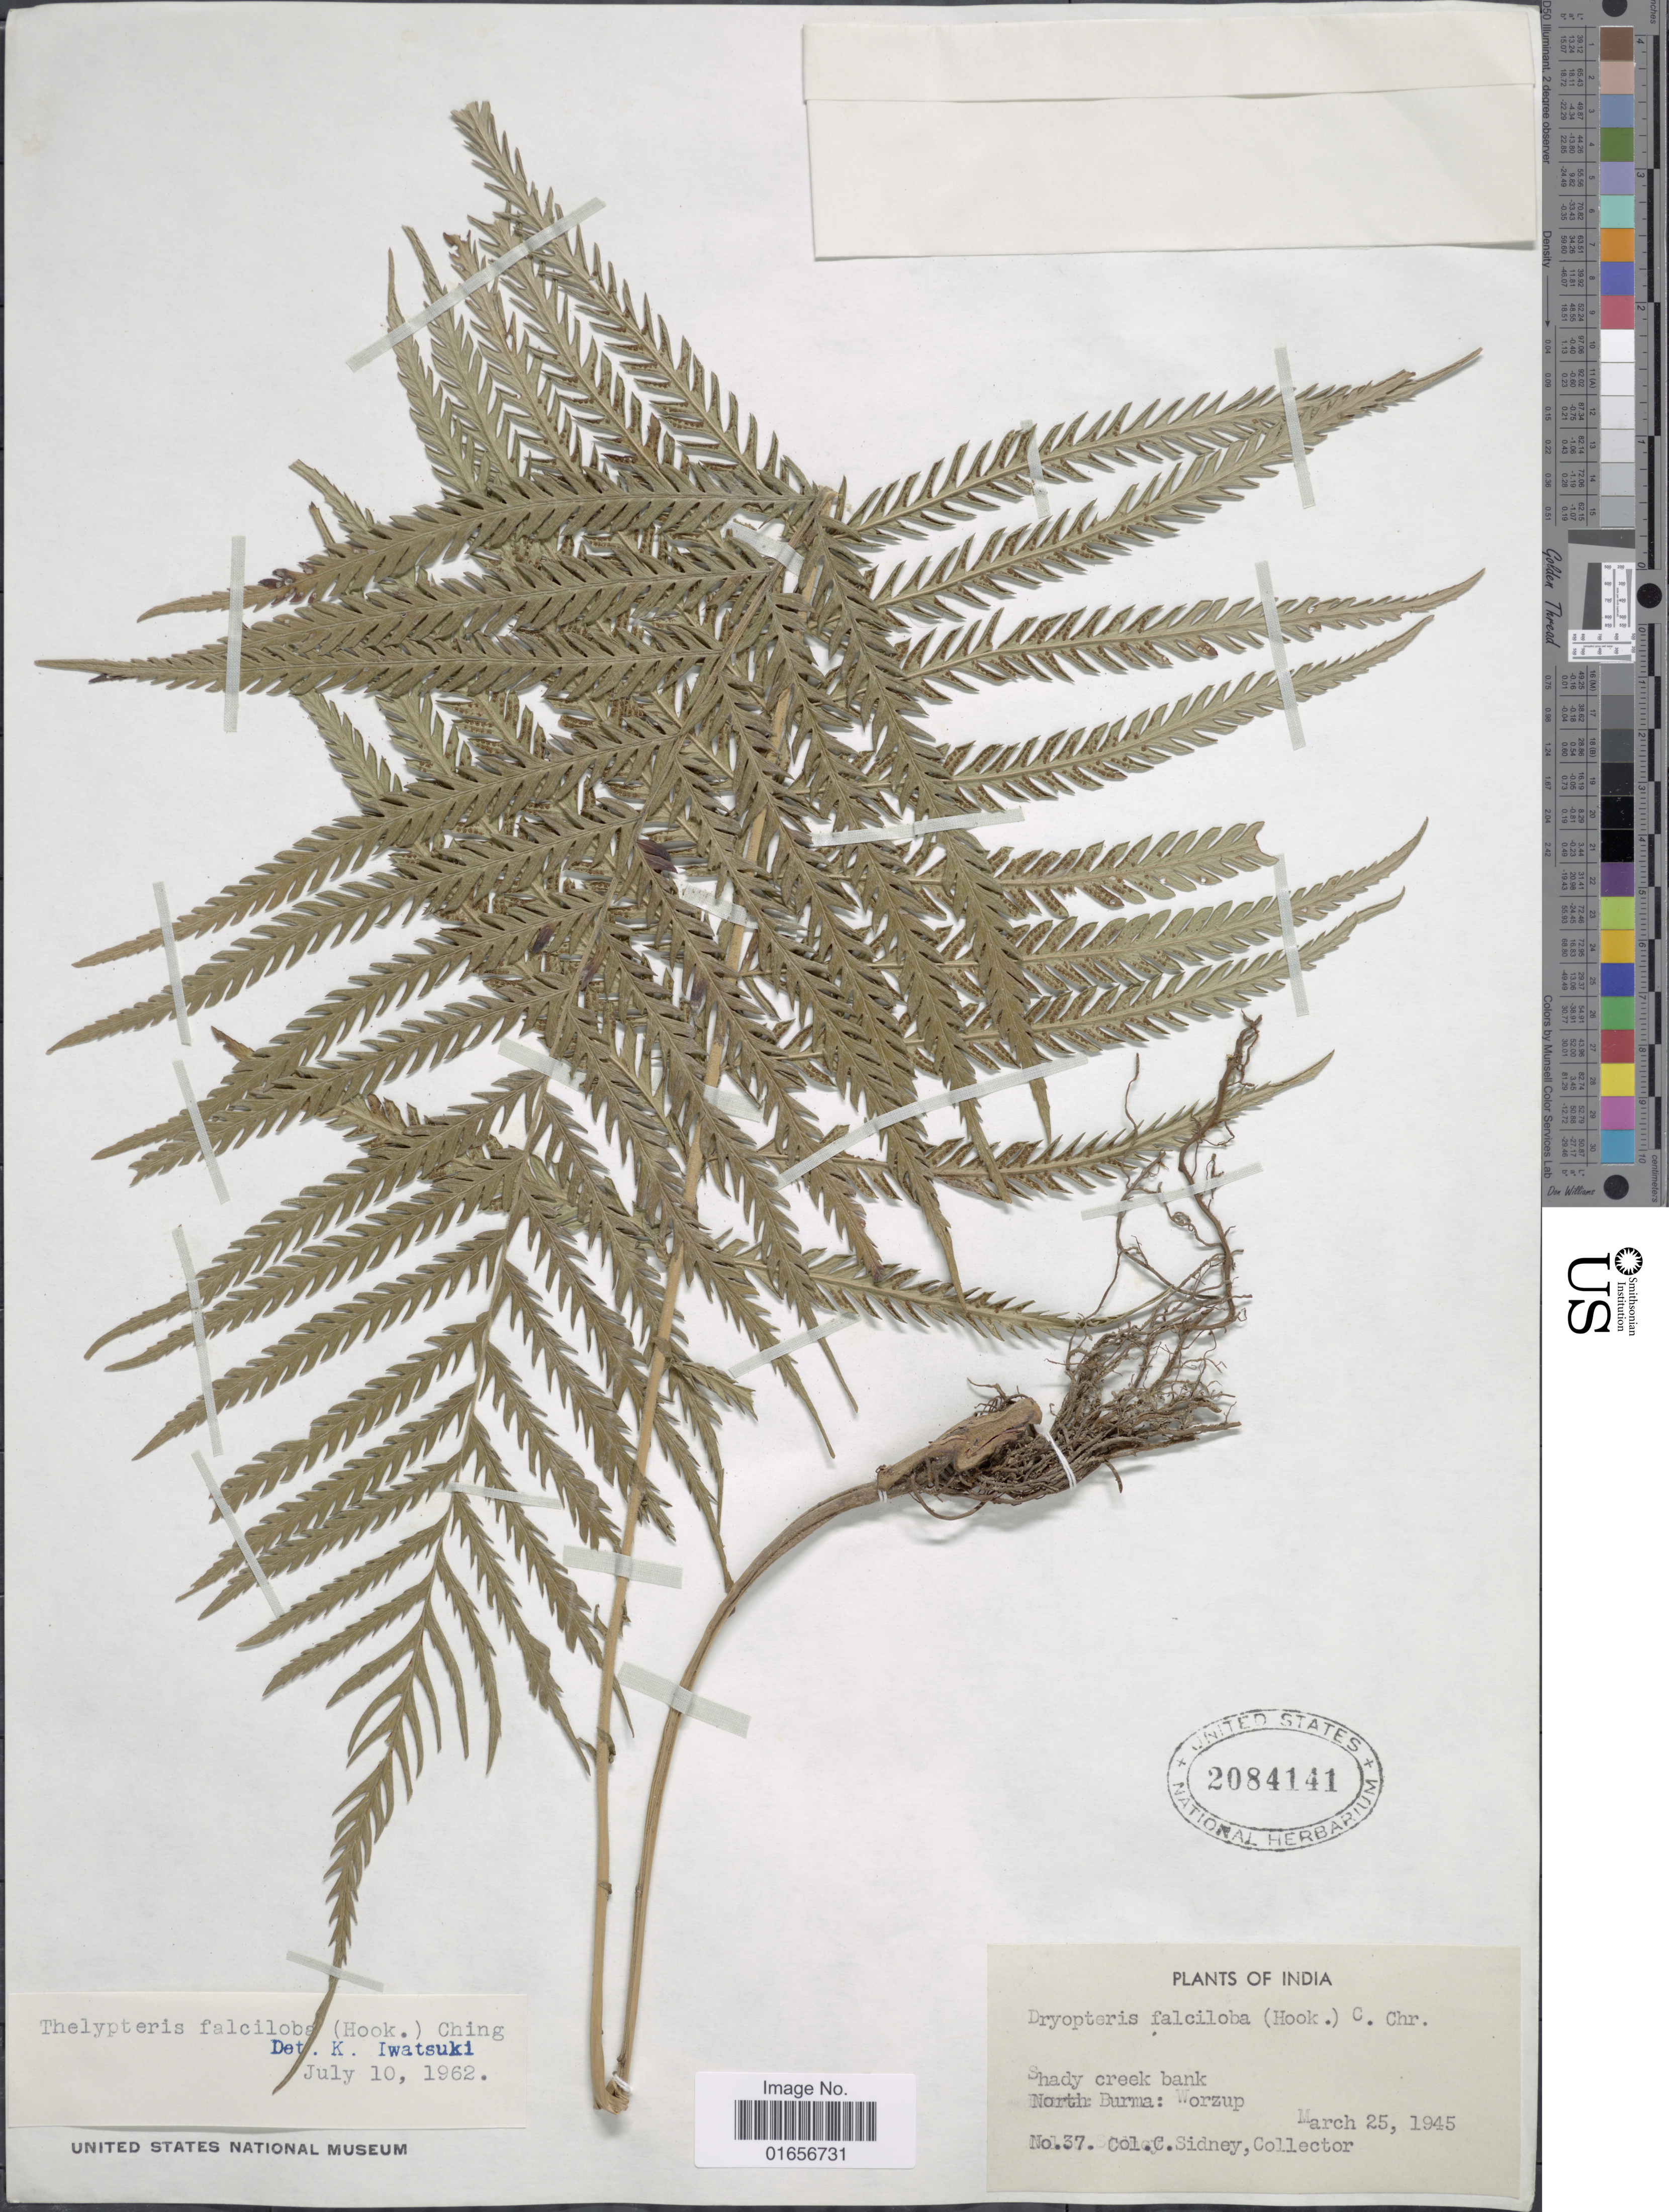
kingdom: Plantae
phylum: Tracheophyta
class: Polypodiopsida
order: Polypodiales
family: Thelypteridaceae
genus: Pseudocyclosorus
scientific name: Pseudocyclosorus falcilobus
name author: (Hook.) Ching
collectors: C. Sidney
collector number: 37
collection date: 1945-03-25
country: Myanmar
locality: India, North Burma: Worzup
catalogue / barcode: US 2084141